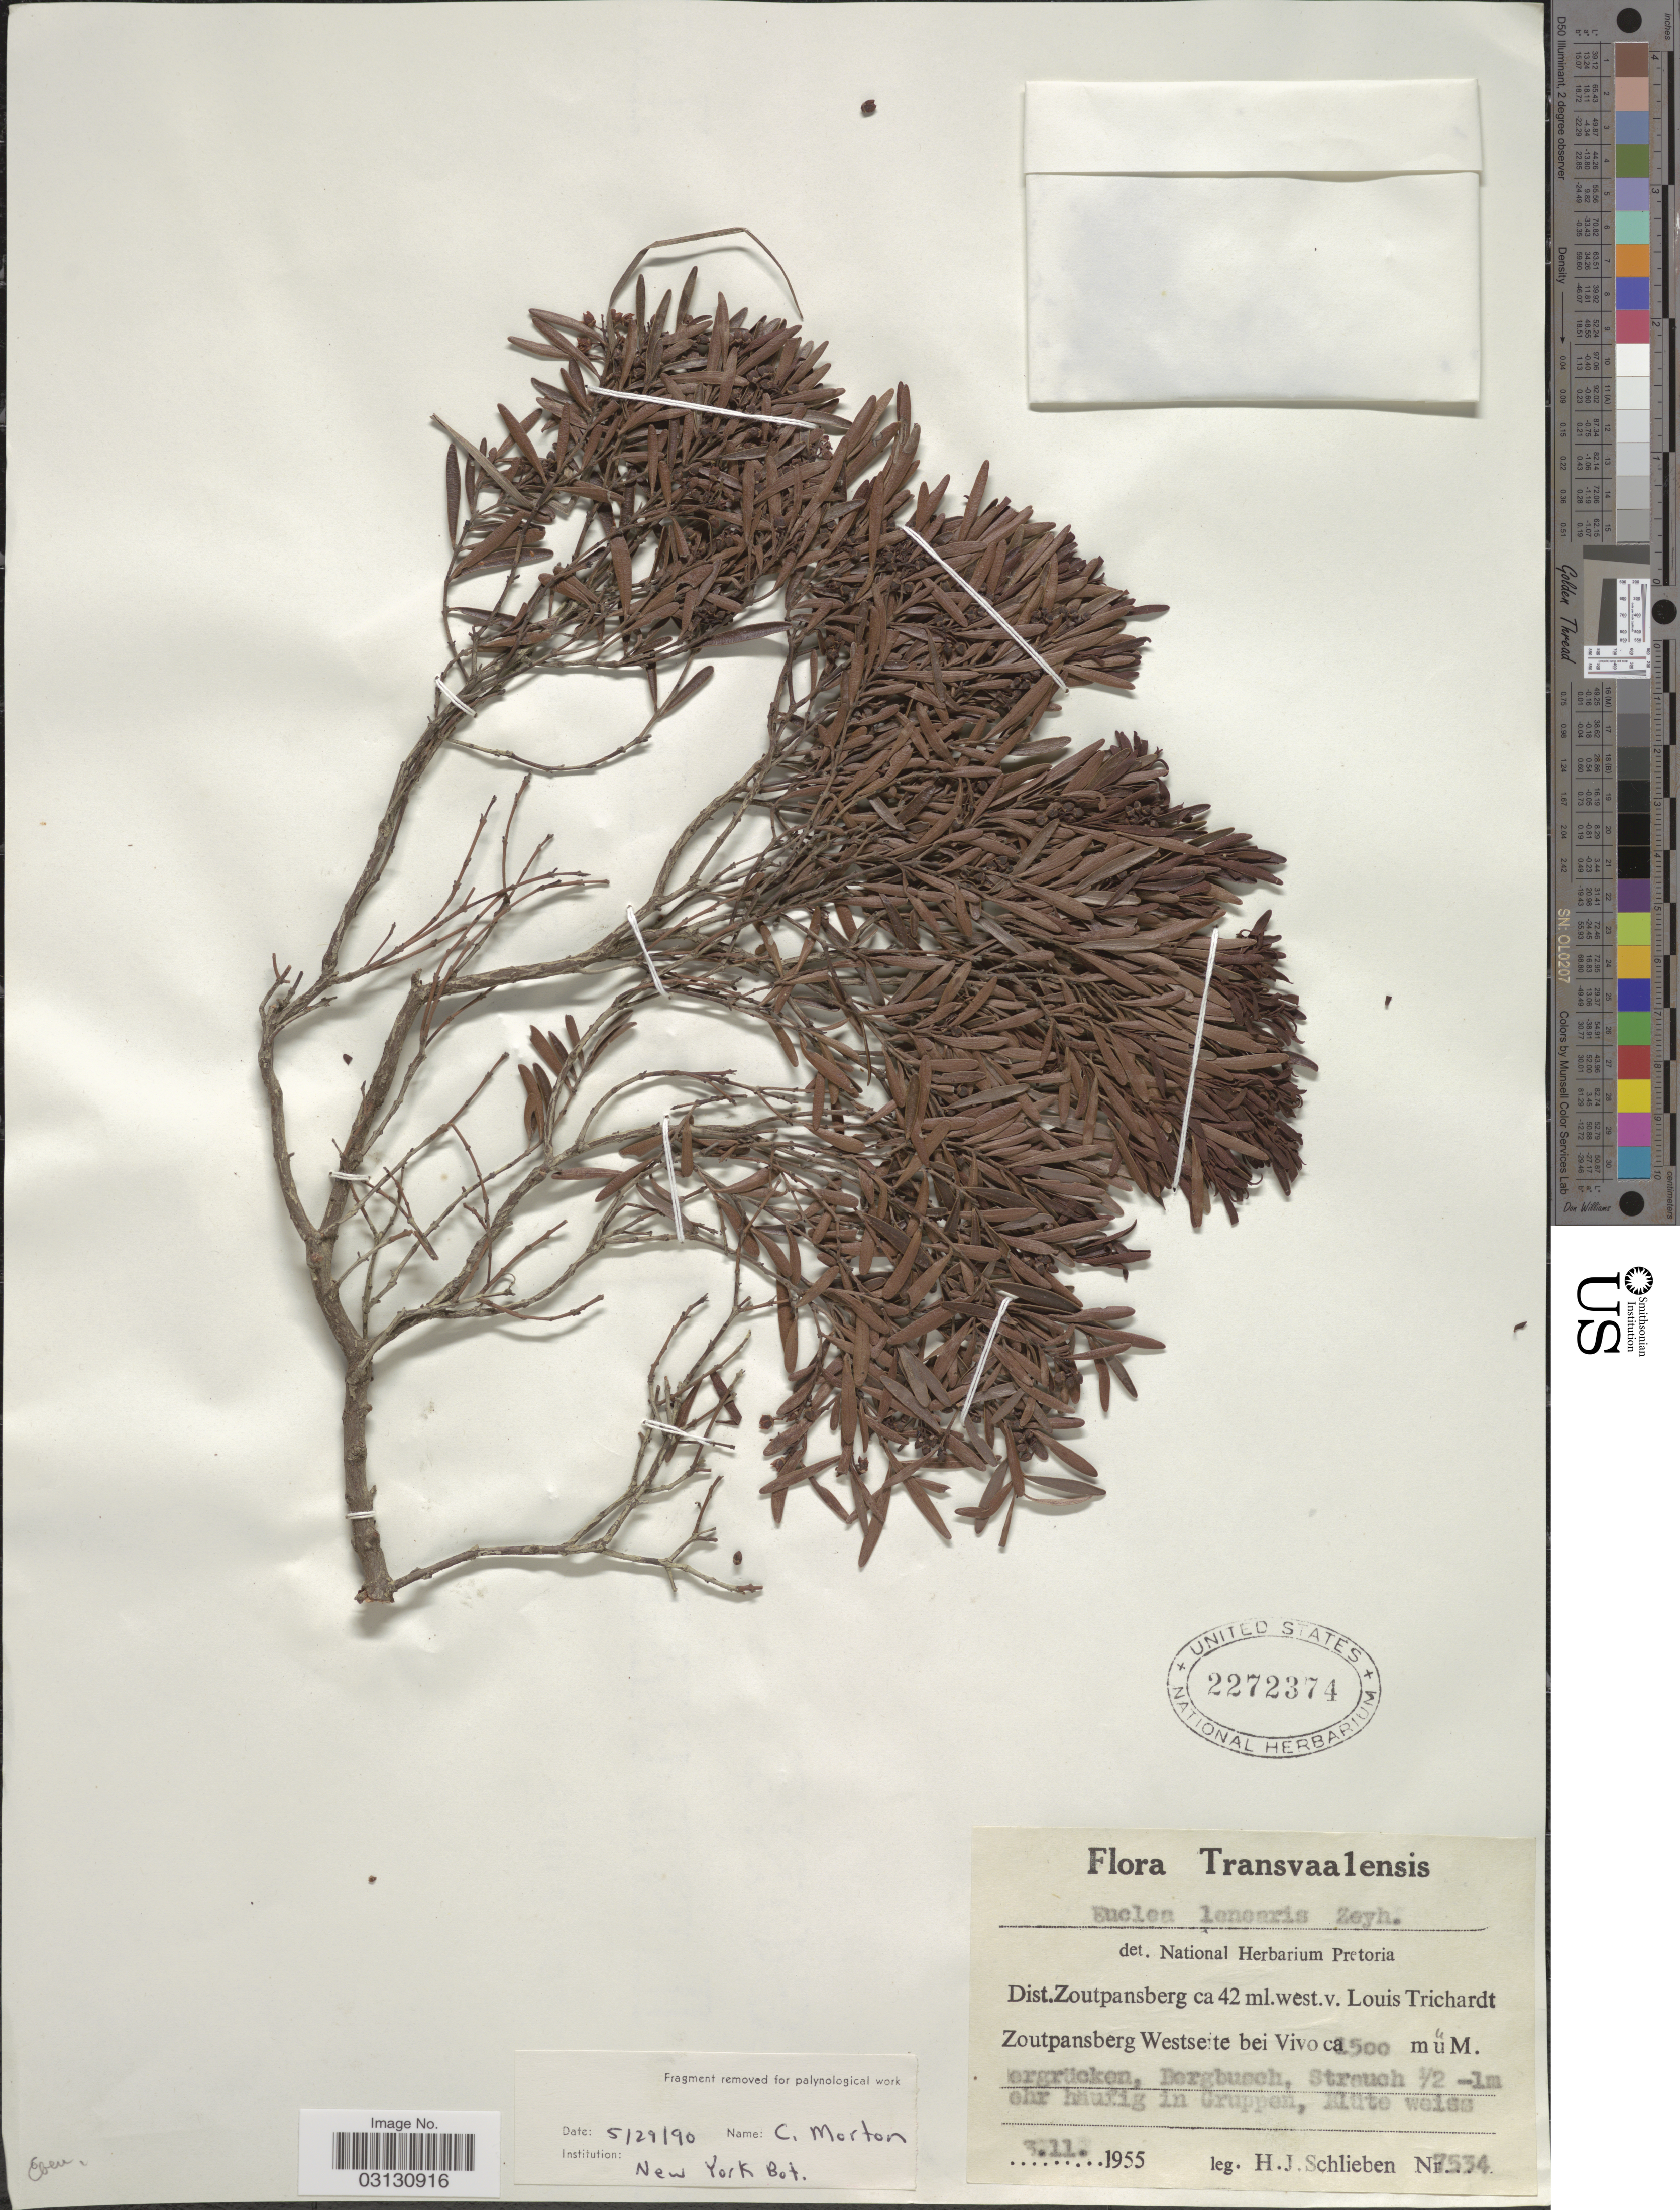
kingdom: Plantae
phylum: Tracheophyta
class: Magnoliopsida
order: Ericales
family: Ebenaceae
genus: Euclea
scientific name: Euclea linearis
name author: Zeyh. ex Hiern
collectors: H. J. Schlieben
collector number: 7534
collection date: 1955-11-03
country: South Africa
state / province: Limpopo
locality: Transvaalensis, Dist. Zoutpansberg ca 42 ml.west.v. Louis Trichardt Zoutpansberg Westseite bei Vivo.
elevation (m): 1500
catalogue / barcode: US 2272374